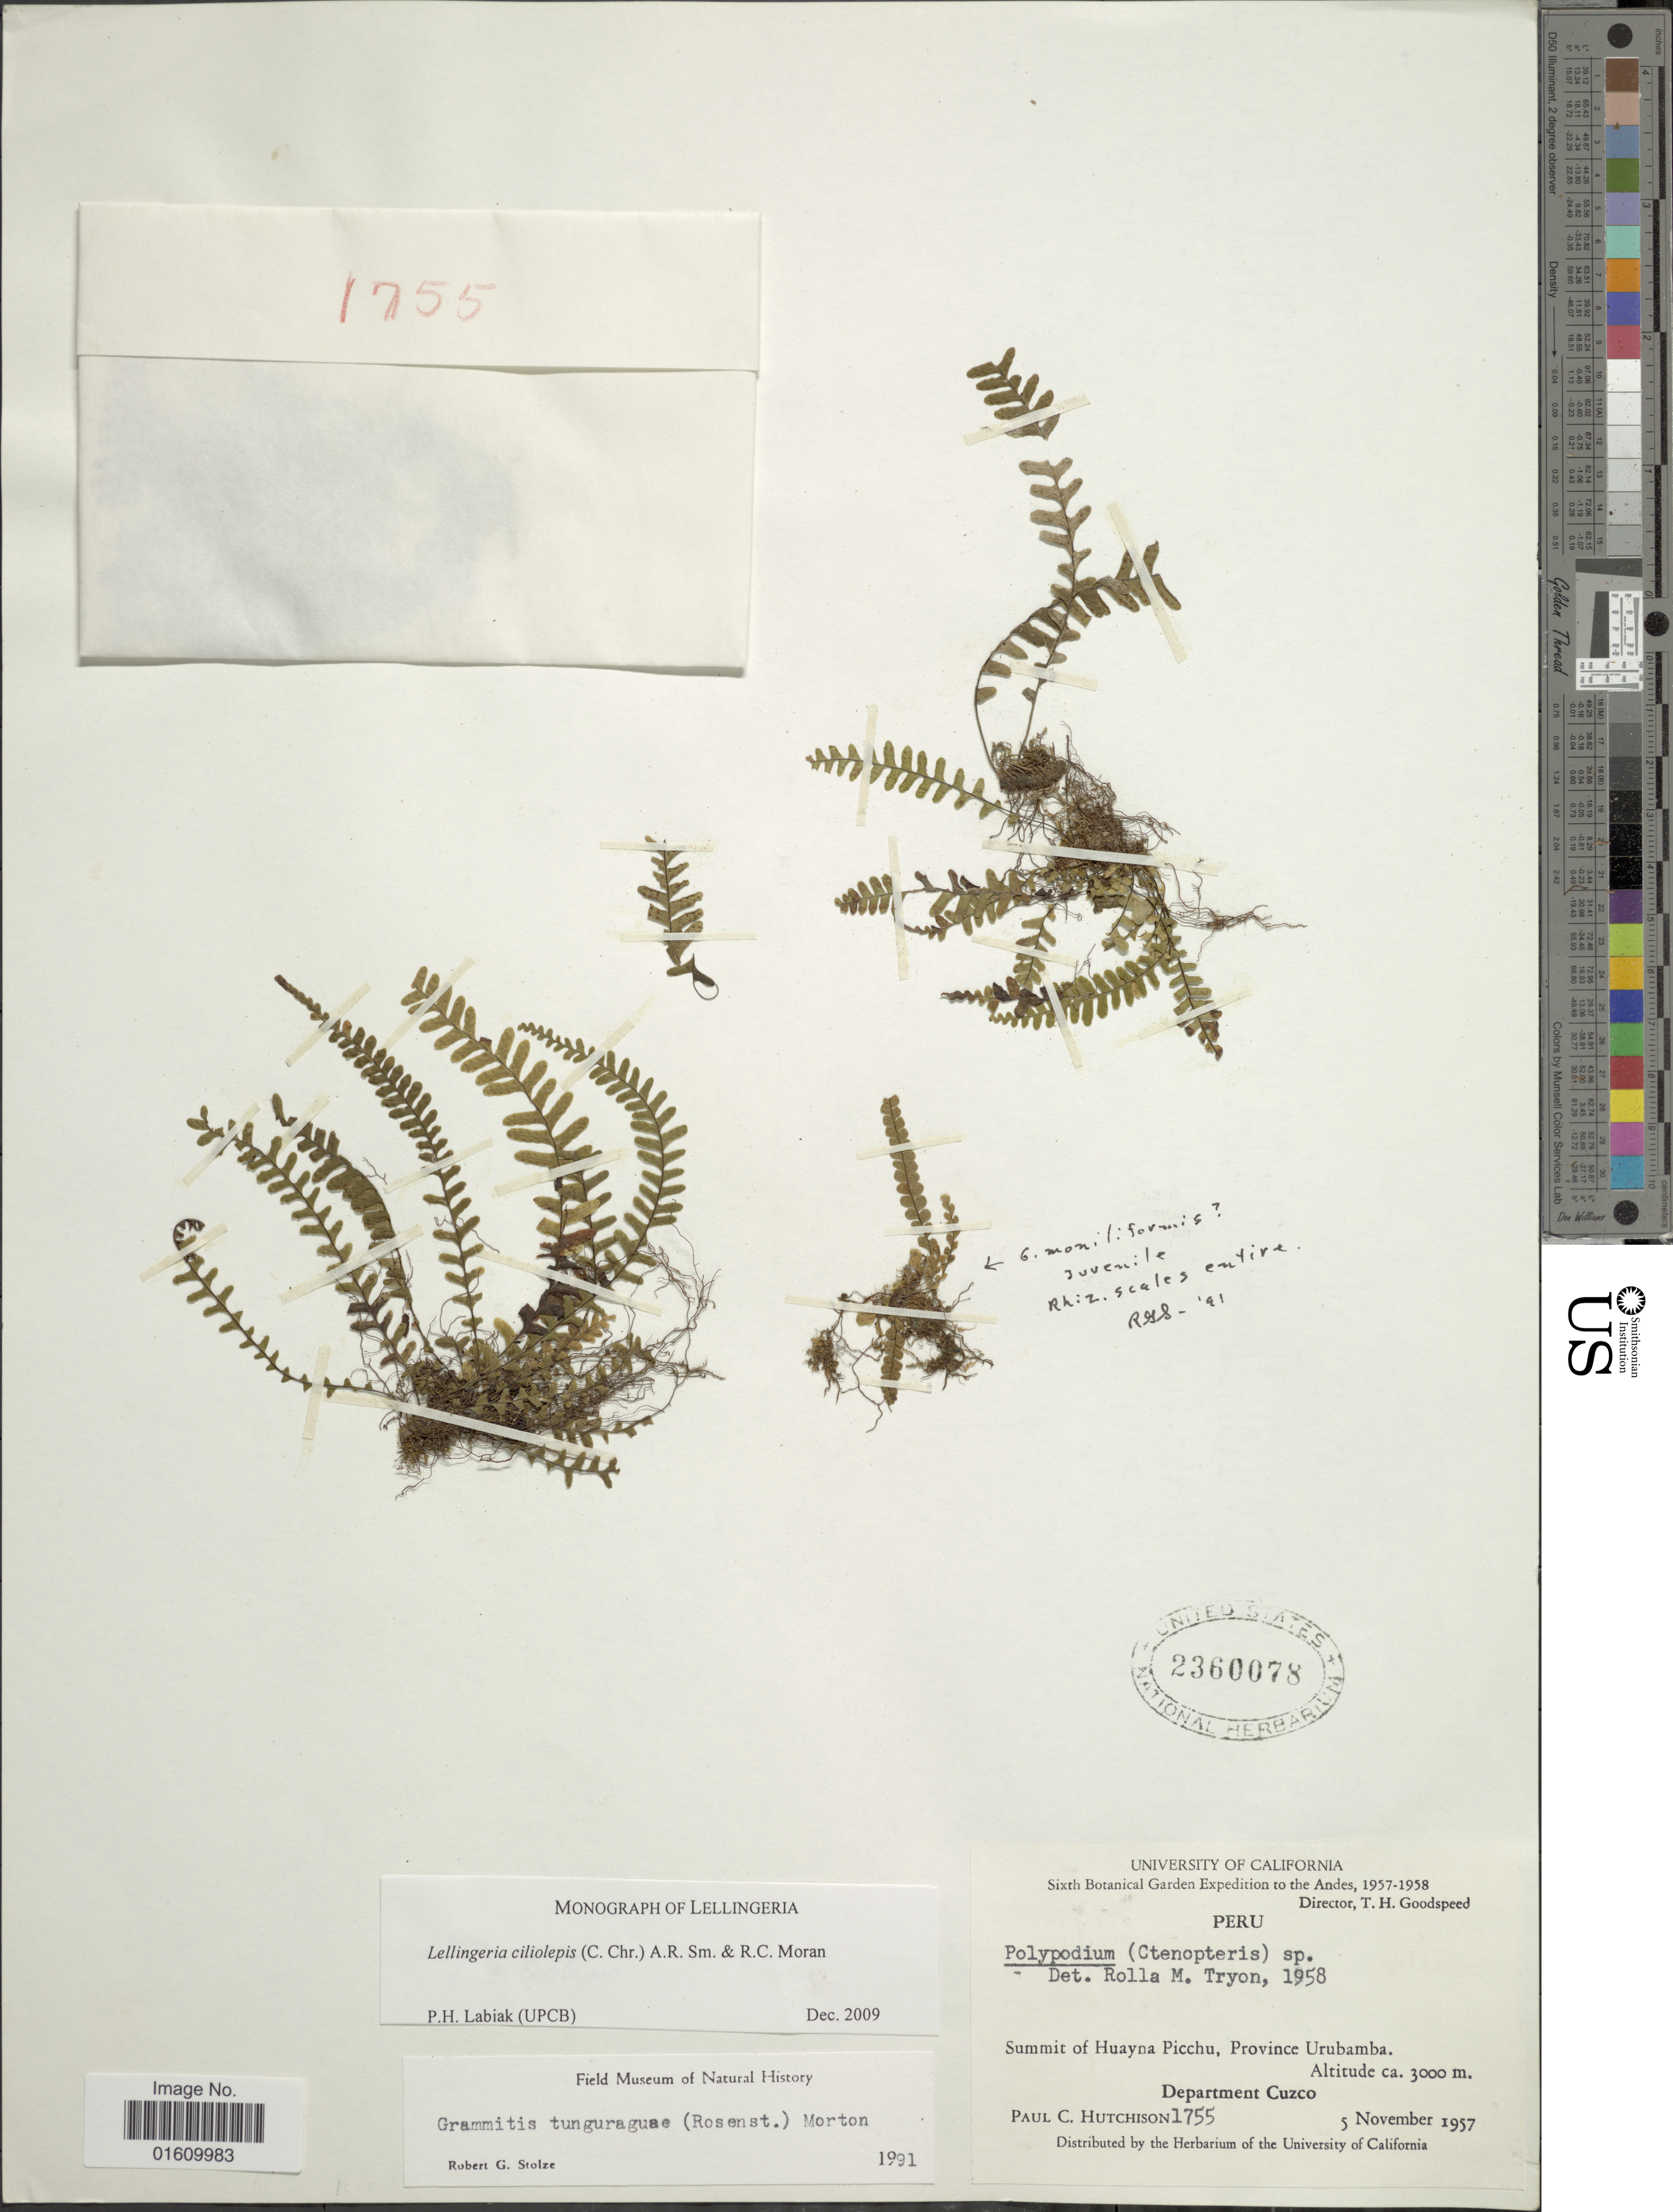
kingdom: Plantae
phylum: Tracheophyta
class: Polypodiopsida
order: Polypodiales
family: Polypodiaceae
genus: Lellingeria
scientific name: Lellingeria ciliolepis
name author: (C. Chr.) A.R. Sm.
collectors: P. C. Hutchison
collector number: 1755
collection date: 1957-11-05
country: Peru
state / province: Cusco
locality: Andes, Summit of Huayna Picchu, Province Urubamba, Department Cuzco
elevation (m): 3000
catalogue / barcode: US 2360078